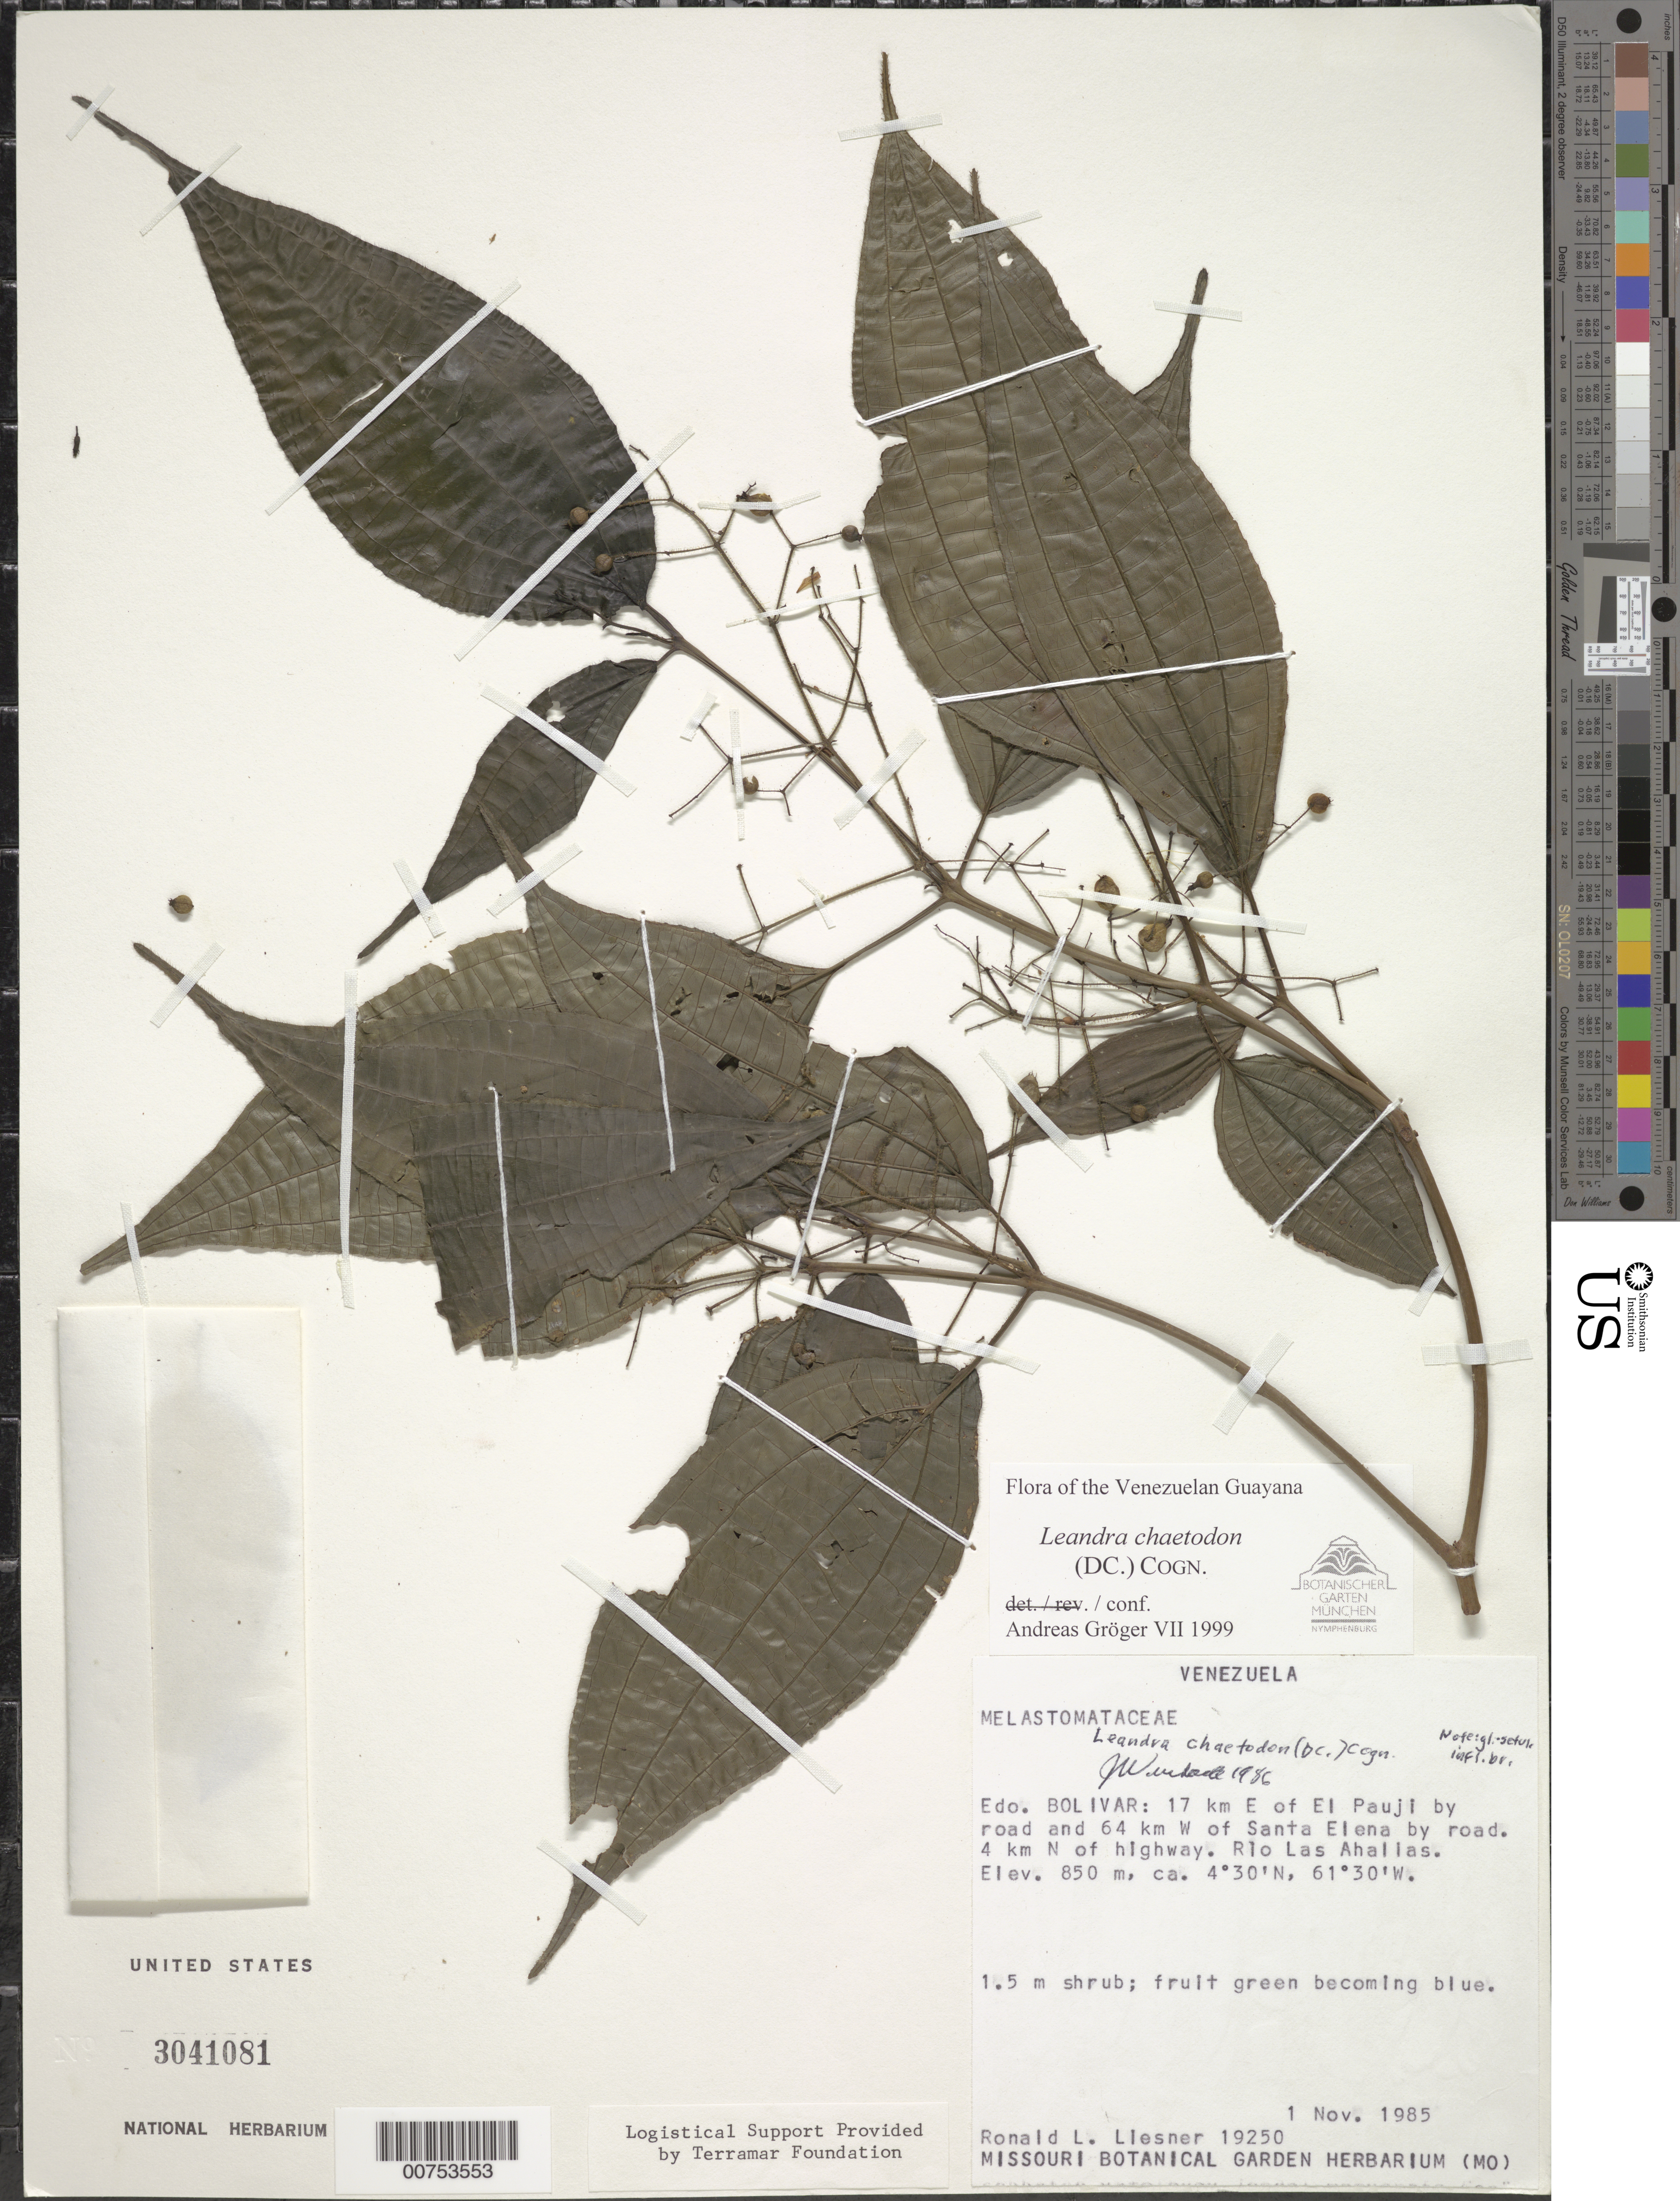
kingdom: Plantae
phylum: Tracheophyta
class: Magnoliopsida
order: Myrtales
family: Melastomataceae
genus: Leandra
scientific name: Leandra chaetodon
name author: (DC.) Cogn.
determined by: Gröger, A.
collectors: R. L. Liesner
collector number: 19250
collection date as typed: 1-Nov-85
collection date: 1985-11-01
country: Venezuela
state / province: Bolívar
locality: El Pauji, 17 km E by road and 64 km W of Santa Elena by road, 4 km N of Highway, Río Las Ahallas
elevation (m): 850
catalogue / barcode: US 3041081